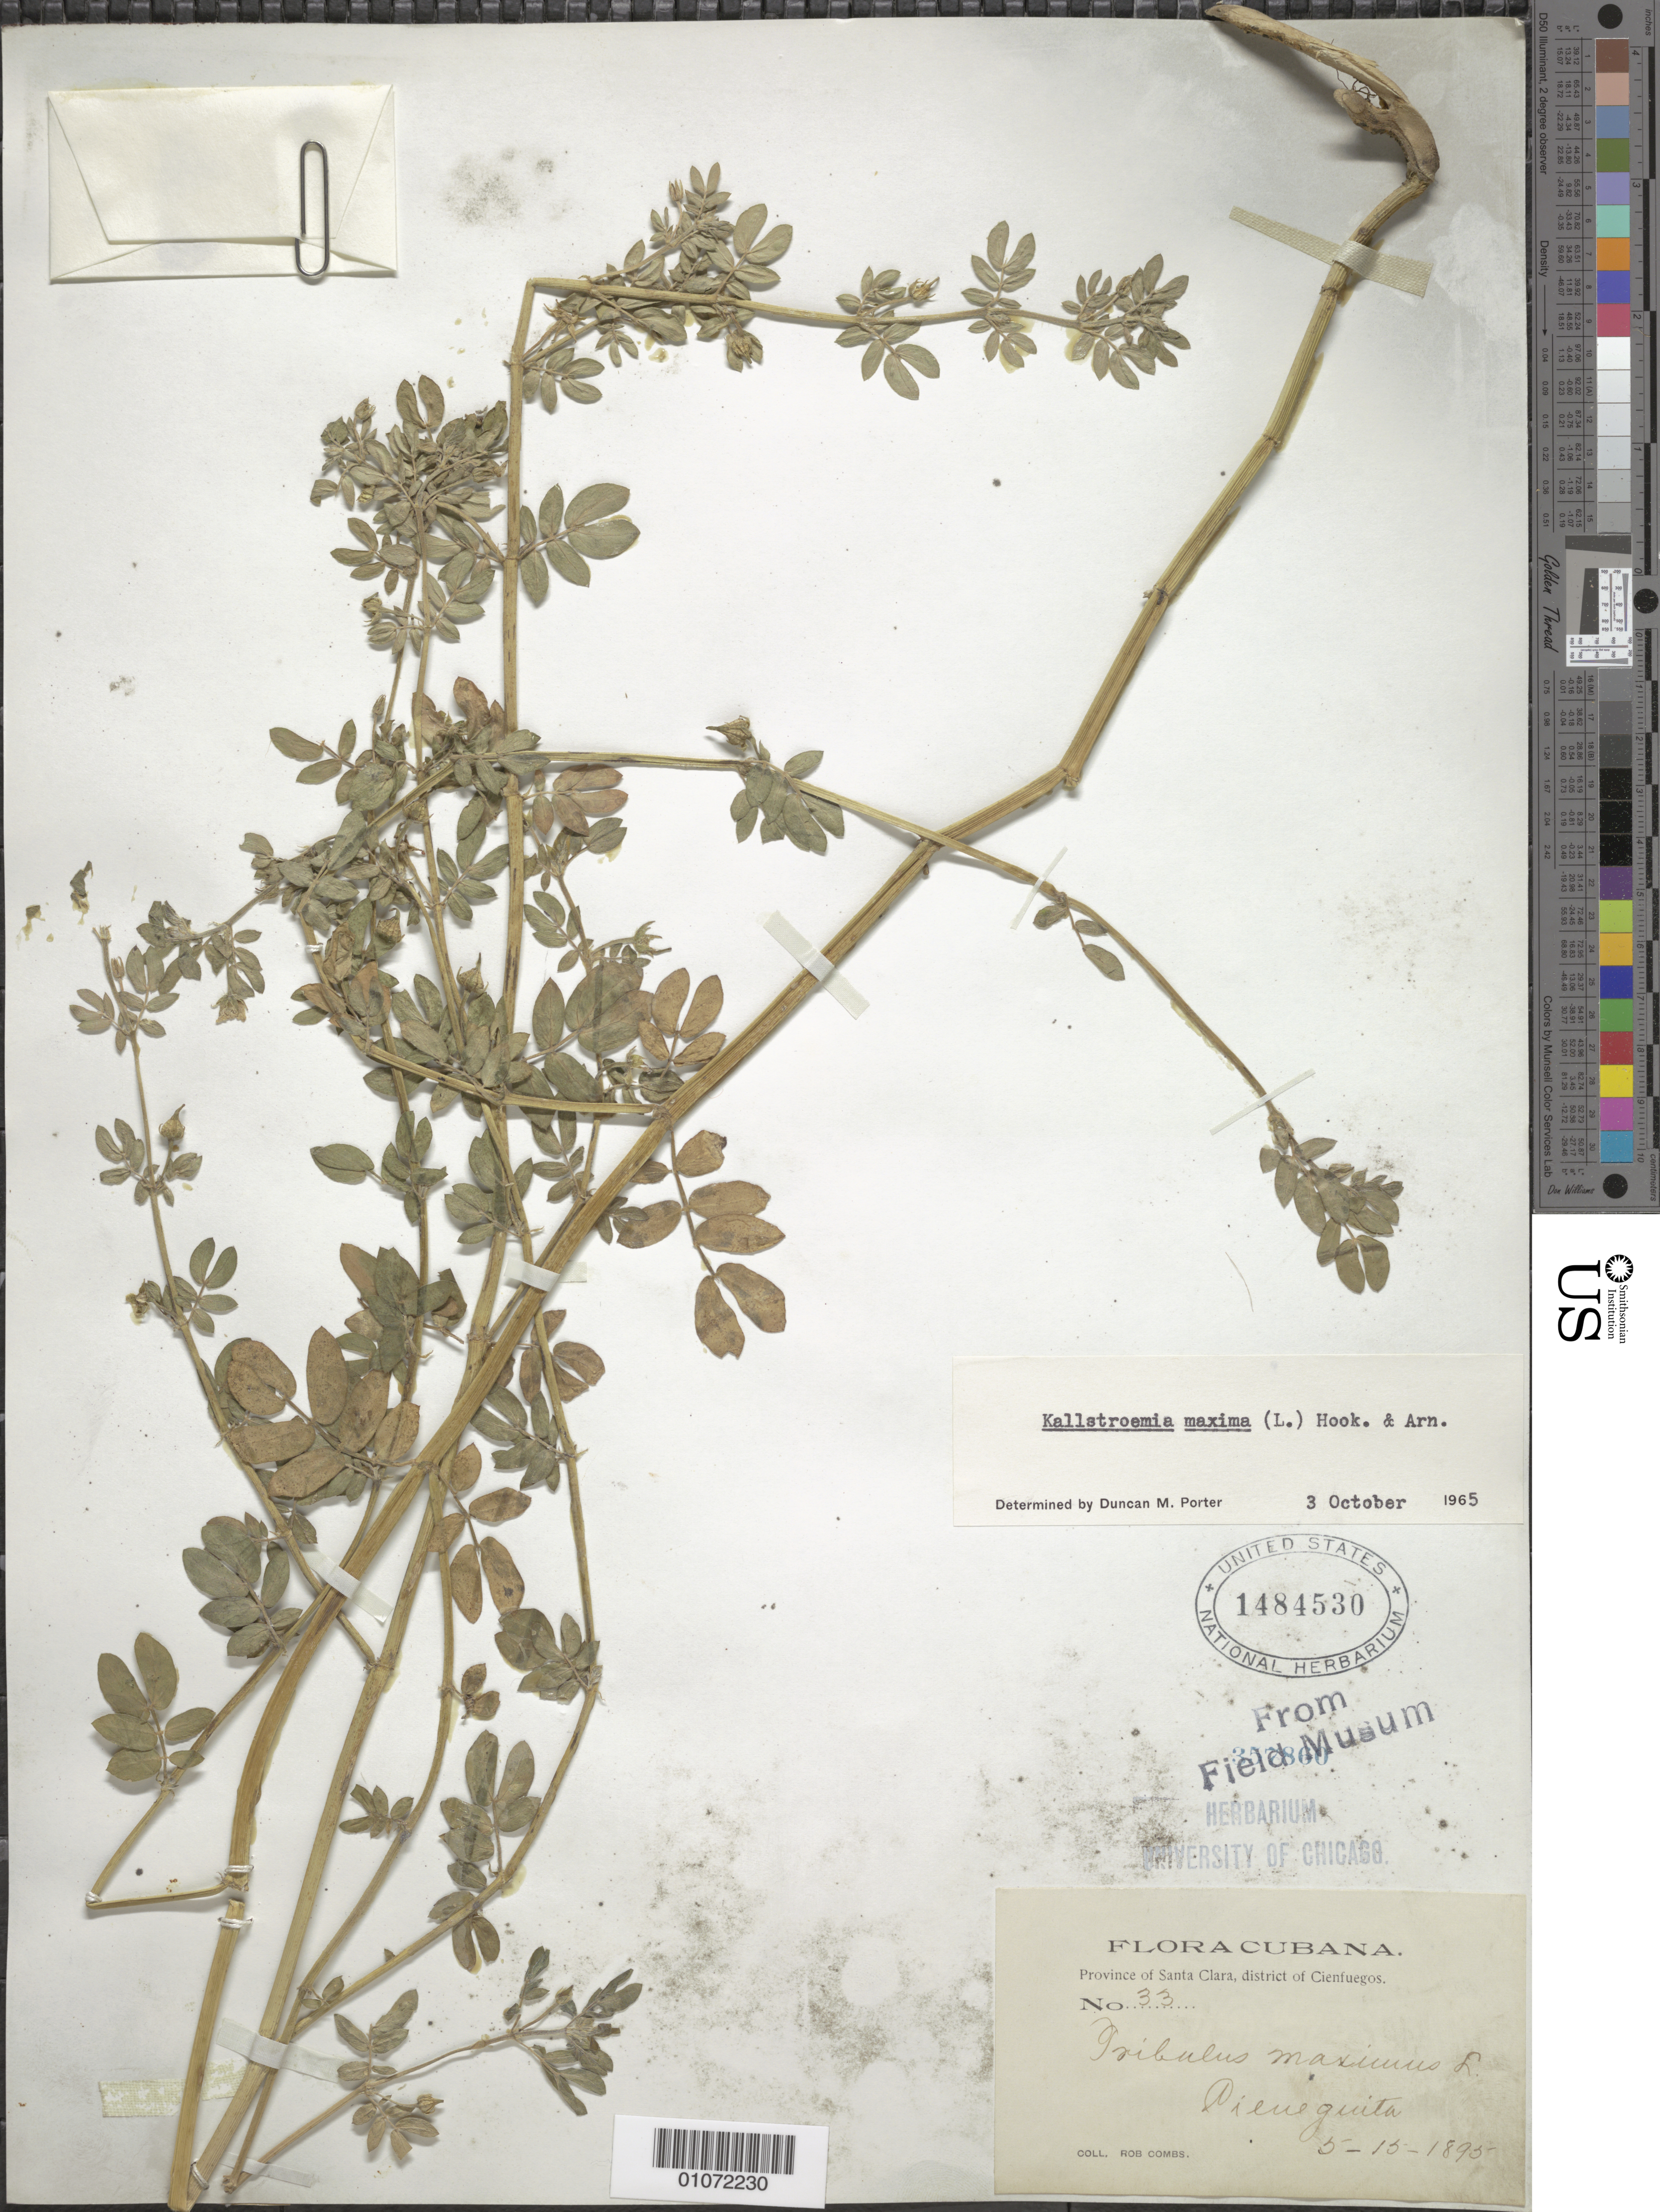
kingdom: Plantae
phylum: Tracheophyta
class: Magnoliopsida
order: Zygophyllales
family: Zygophyllaceae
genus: Kallstroemia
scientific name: Kallstroemia maxima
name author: (L.) Hook. & Arn.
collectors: R. Combs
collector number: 33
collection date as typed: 15 May 1895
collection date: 1895-05-15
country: Cuba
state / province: Cienfuegos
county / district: Cumanayagua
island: Cuba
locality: Province of Santa Clara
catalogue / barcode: US 1484530